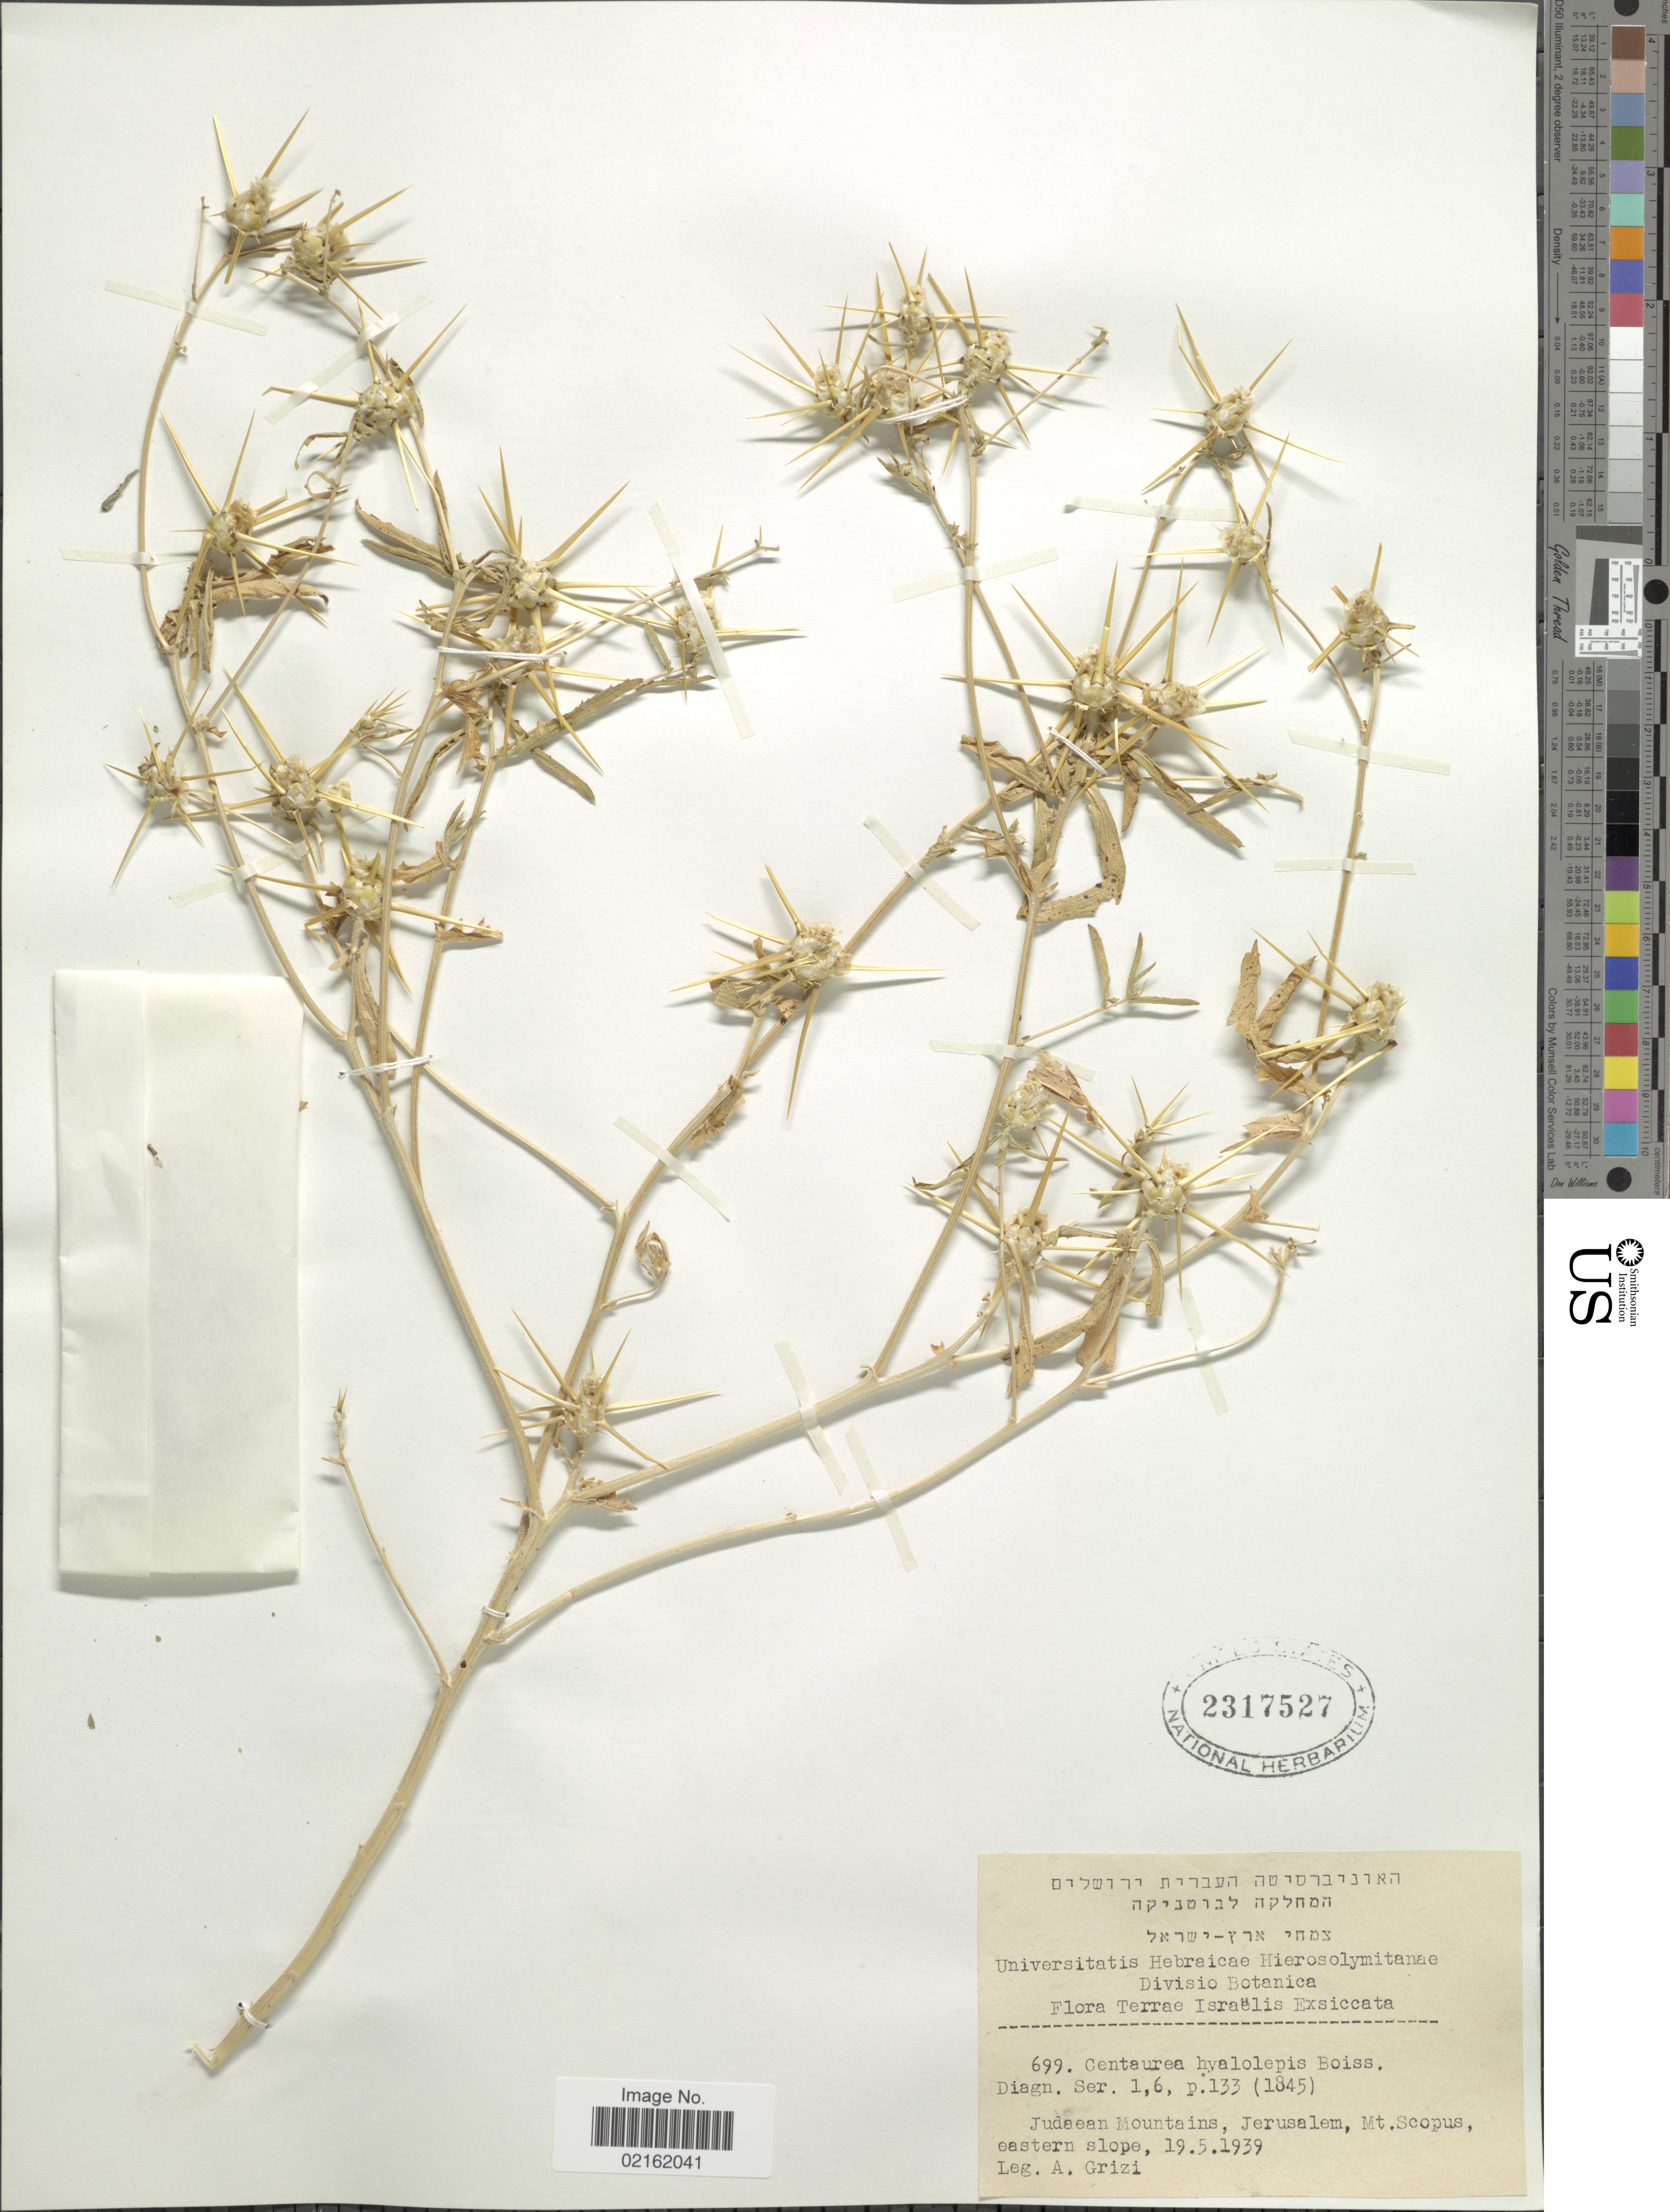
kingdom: Plantae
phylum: Tracheophyta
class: Magnoliopsida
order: Asterales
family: Asteraceae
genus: Centaurea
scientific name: Centaurea hyalolepis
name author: Boiss.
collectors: A. Grizi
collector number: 699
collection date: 1939-05-19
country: Israel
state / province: Jerusalem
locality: Judaean Mountains, Mt. Scopus, eastern slope, Terrae Israelis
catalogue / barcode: US 2317527